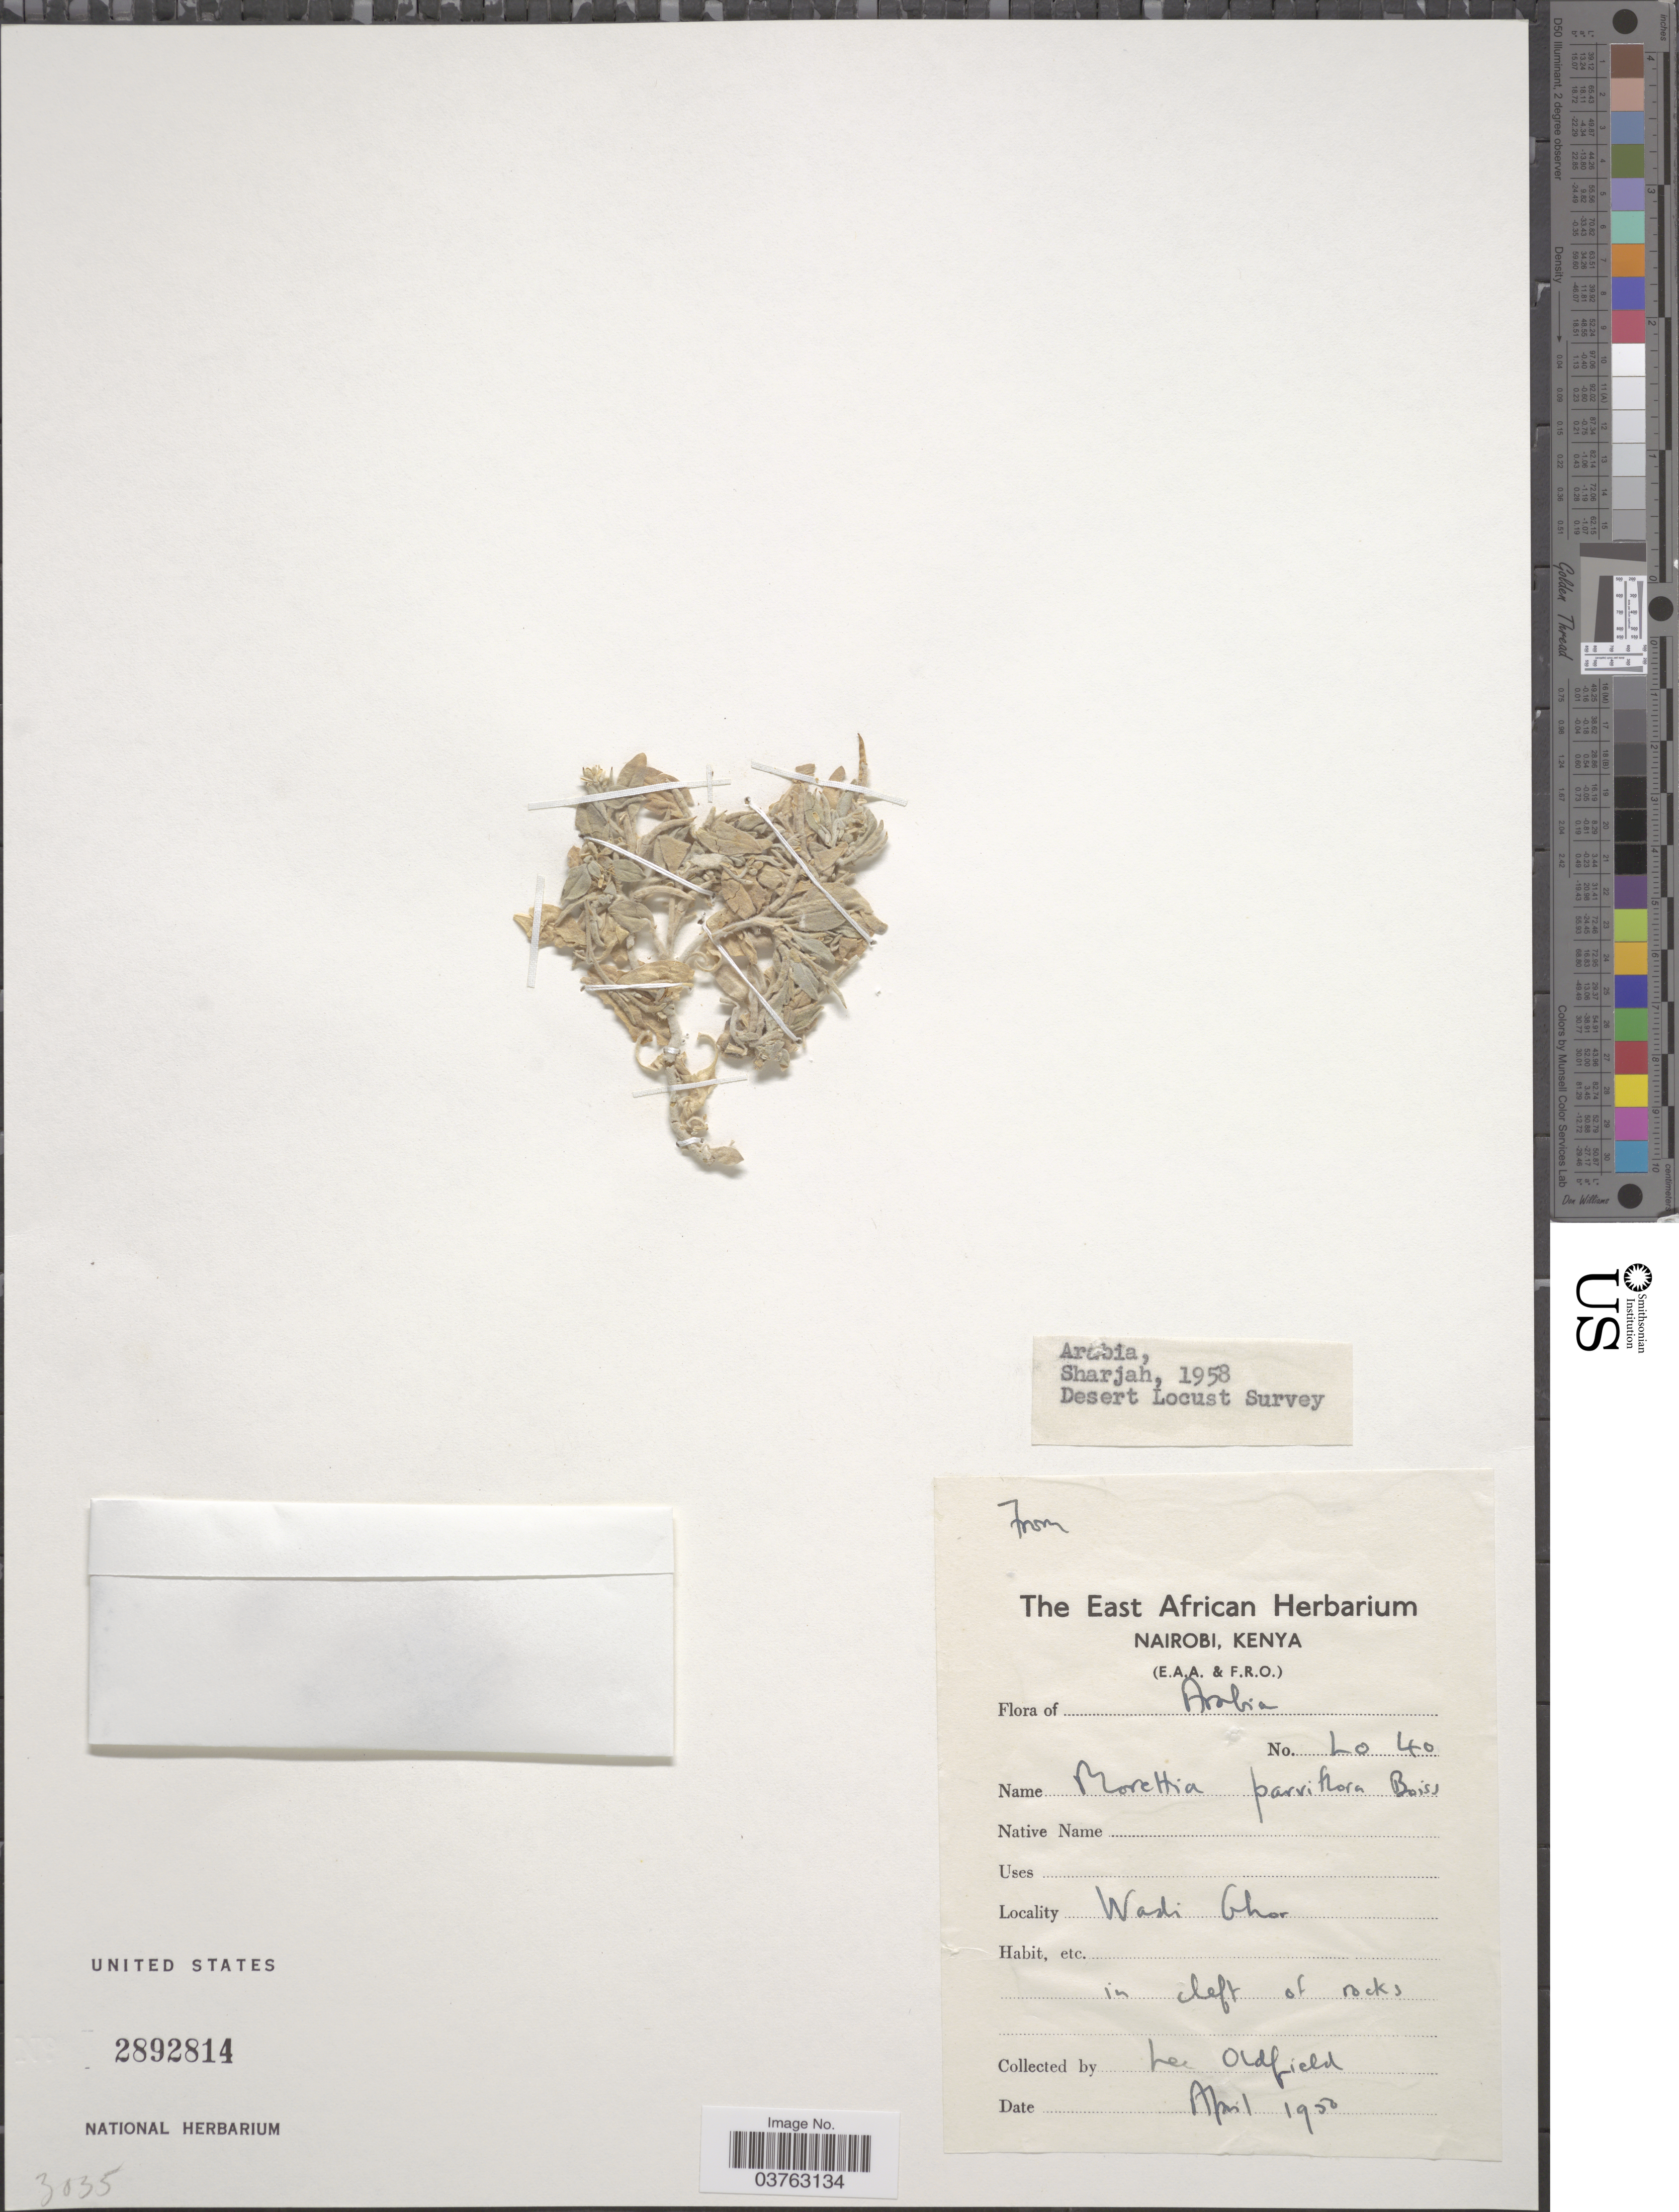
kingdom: Plantae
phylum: Tracheophyta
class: Magnoliopsida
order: Brassicales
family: Brassicaceae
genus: Morettia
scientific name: Morettia parviflora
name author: Boiss.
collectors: L. Oldfield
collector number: Lo 40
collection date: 1950-04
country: Kenya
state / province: Nairobi Area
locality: Wadi Ghor.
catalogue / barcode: US 2892814